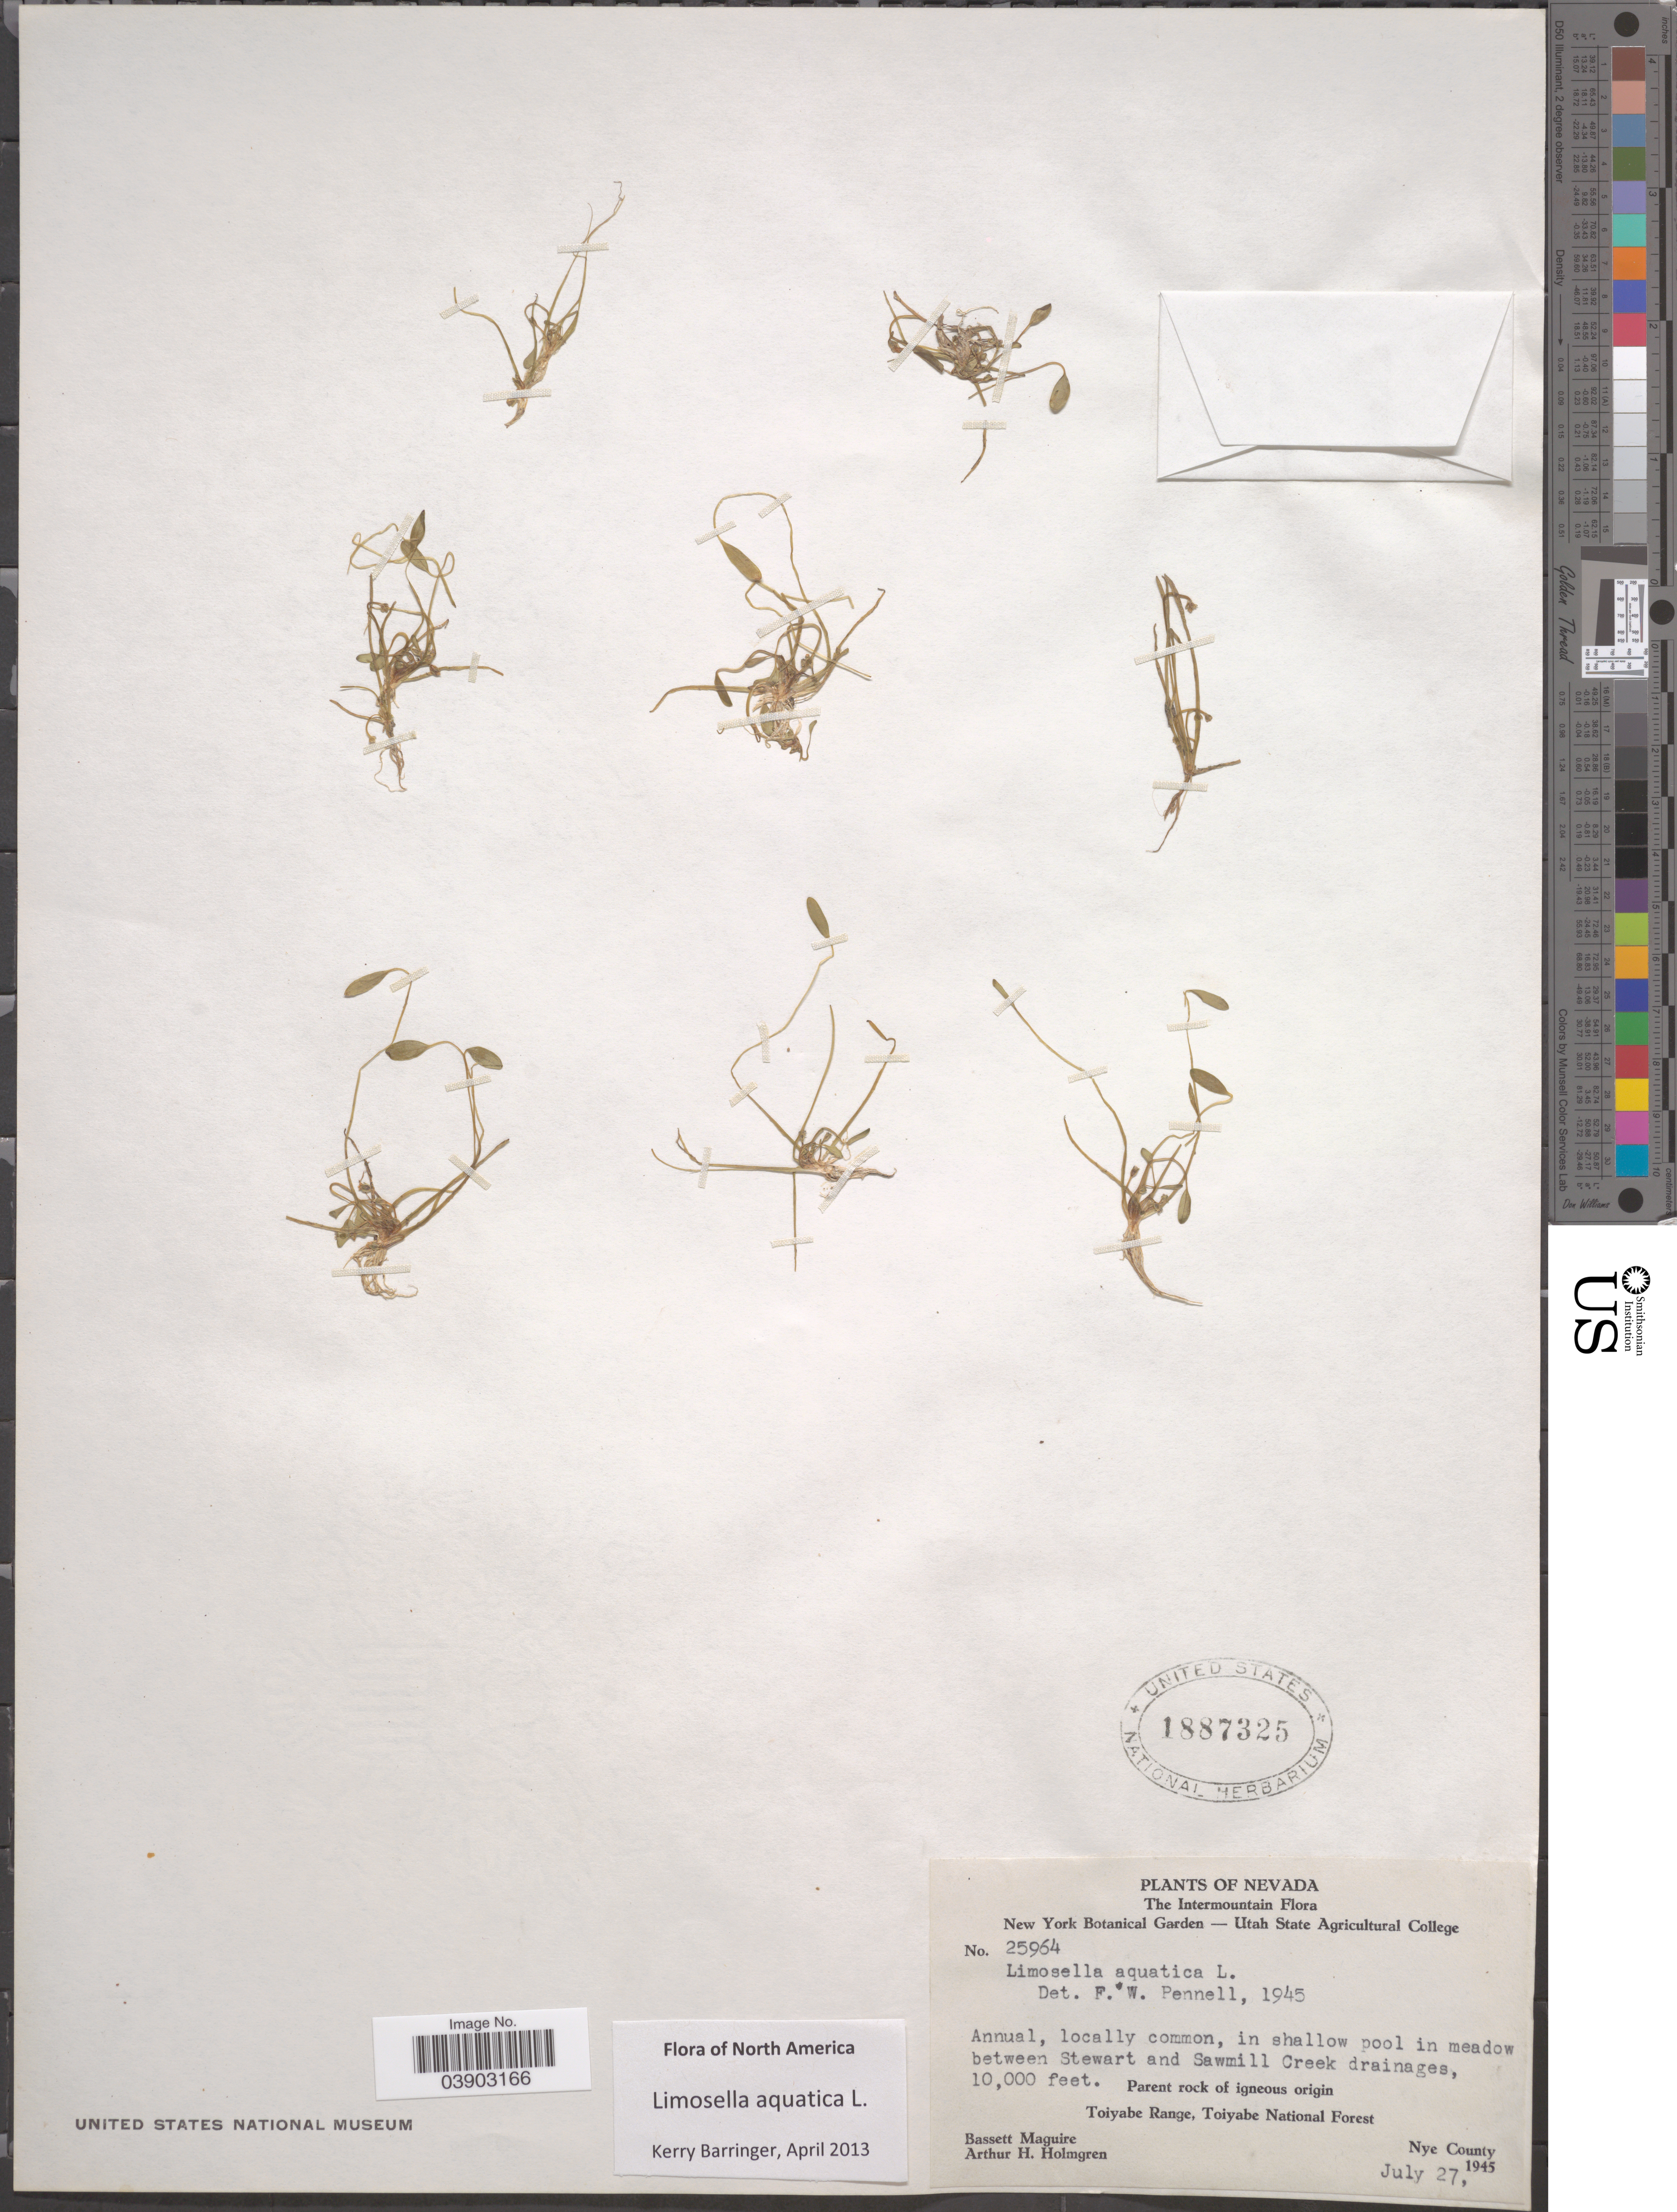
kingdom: Plantae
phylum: Tracheophyta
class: Magnoliopsida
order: Lamiales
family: Scrophulariaceae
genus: Limosella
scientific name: Limosella aquatica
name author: L.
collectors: B. Maguire & A. H. Holmgren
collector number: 25964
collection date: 1945-07-27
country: United States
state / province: Nevada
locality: The Intermountain. In shallow pool in meadow between Stewart and Sawmill Creek drainages, Parent rock of igneous origin. Toiyabe Range, Toiyabe National Forest. Nye County.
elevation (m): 3048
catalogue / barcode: US 1887325